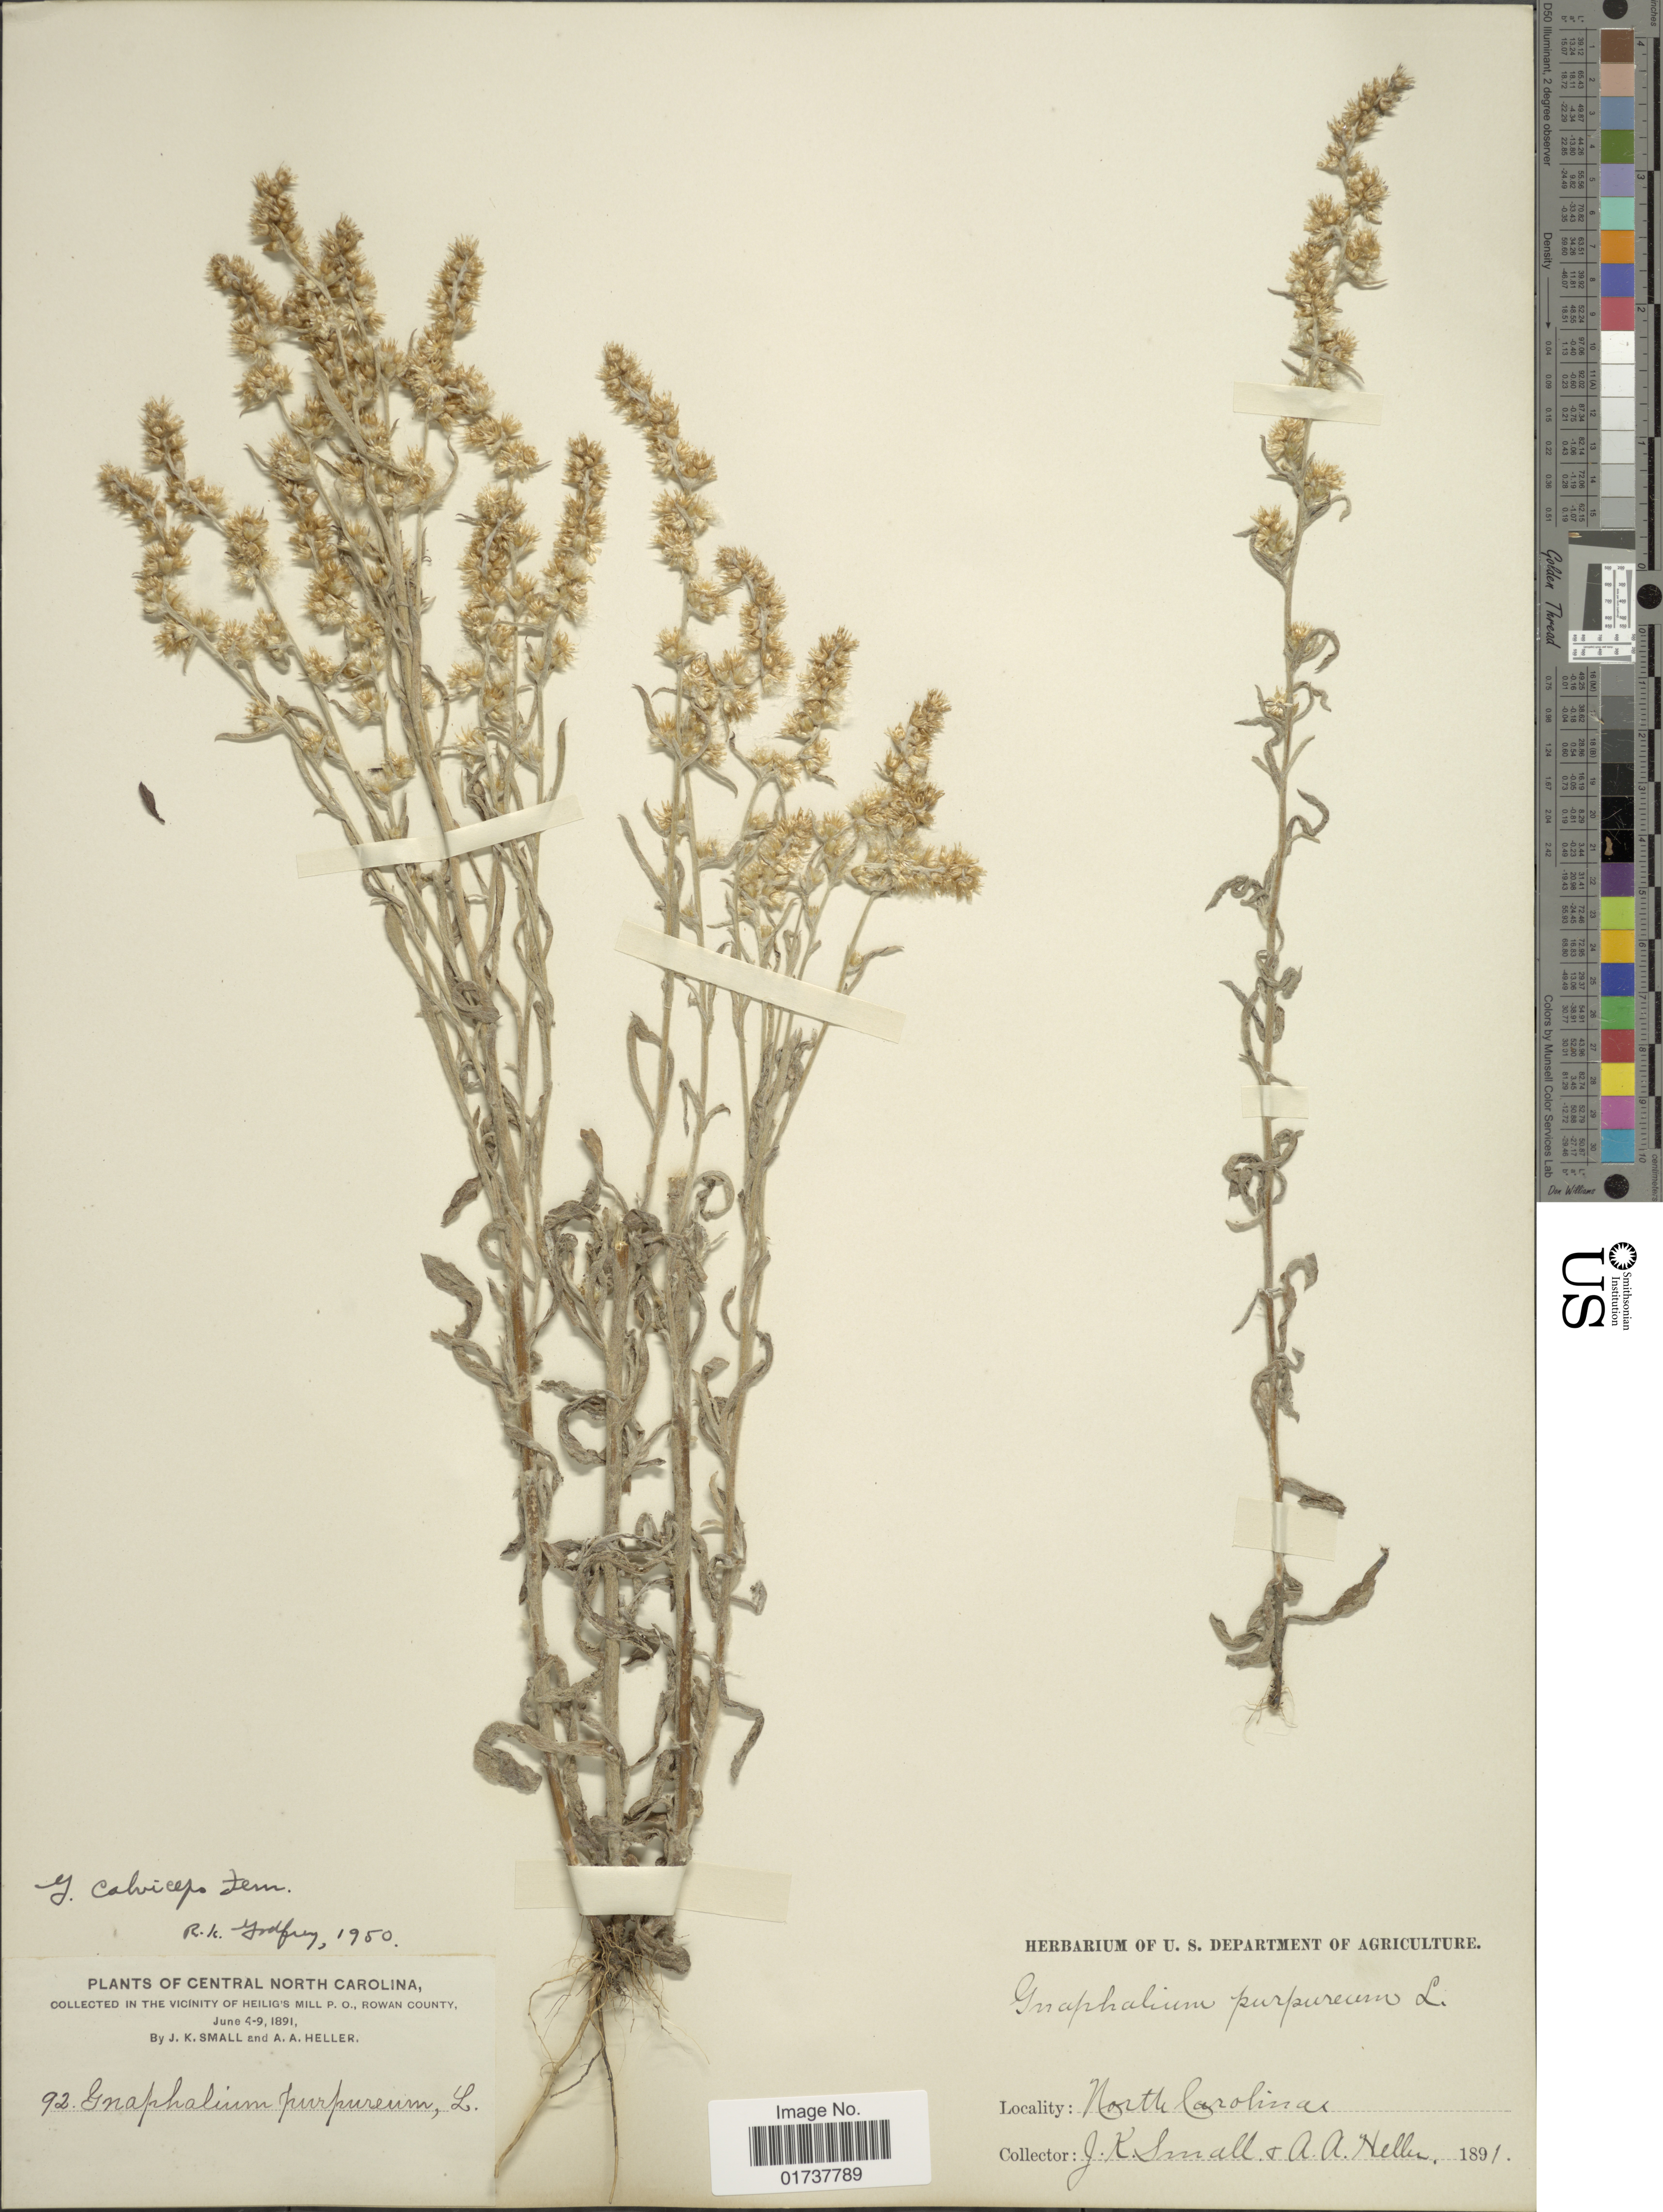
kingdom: Plantae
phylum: Tracheophyta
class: Magnoliopsida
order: Asterales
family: Asteraceae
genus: Gamochaeta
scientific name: Gamochaeta claviceps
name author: (Fernald) Cabrera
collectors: J. K. Small & A. A. Heller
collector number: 92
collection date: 1891-06-04/1891-06-09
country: United States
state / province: North Carolina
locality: Central North Carolina, in the vicinity of Heilig's Mill, P.O. Rowan County